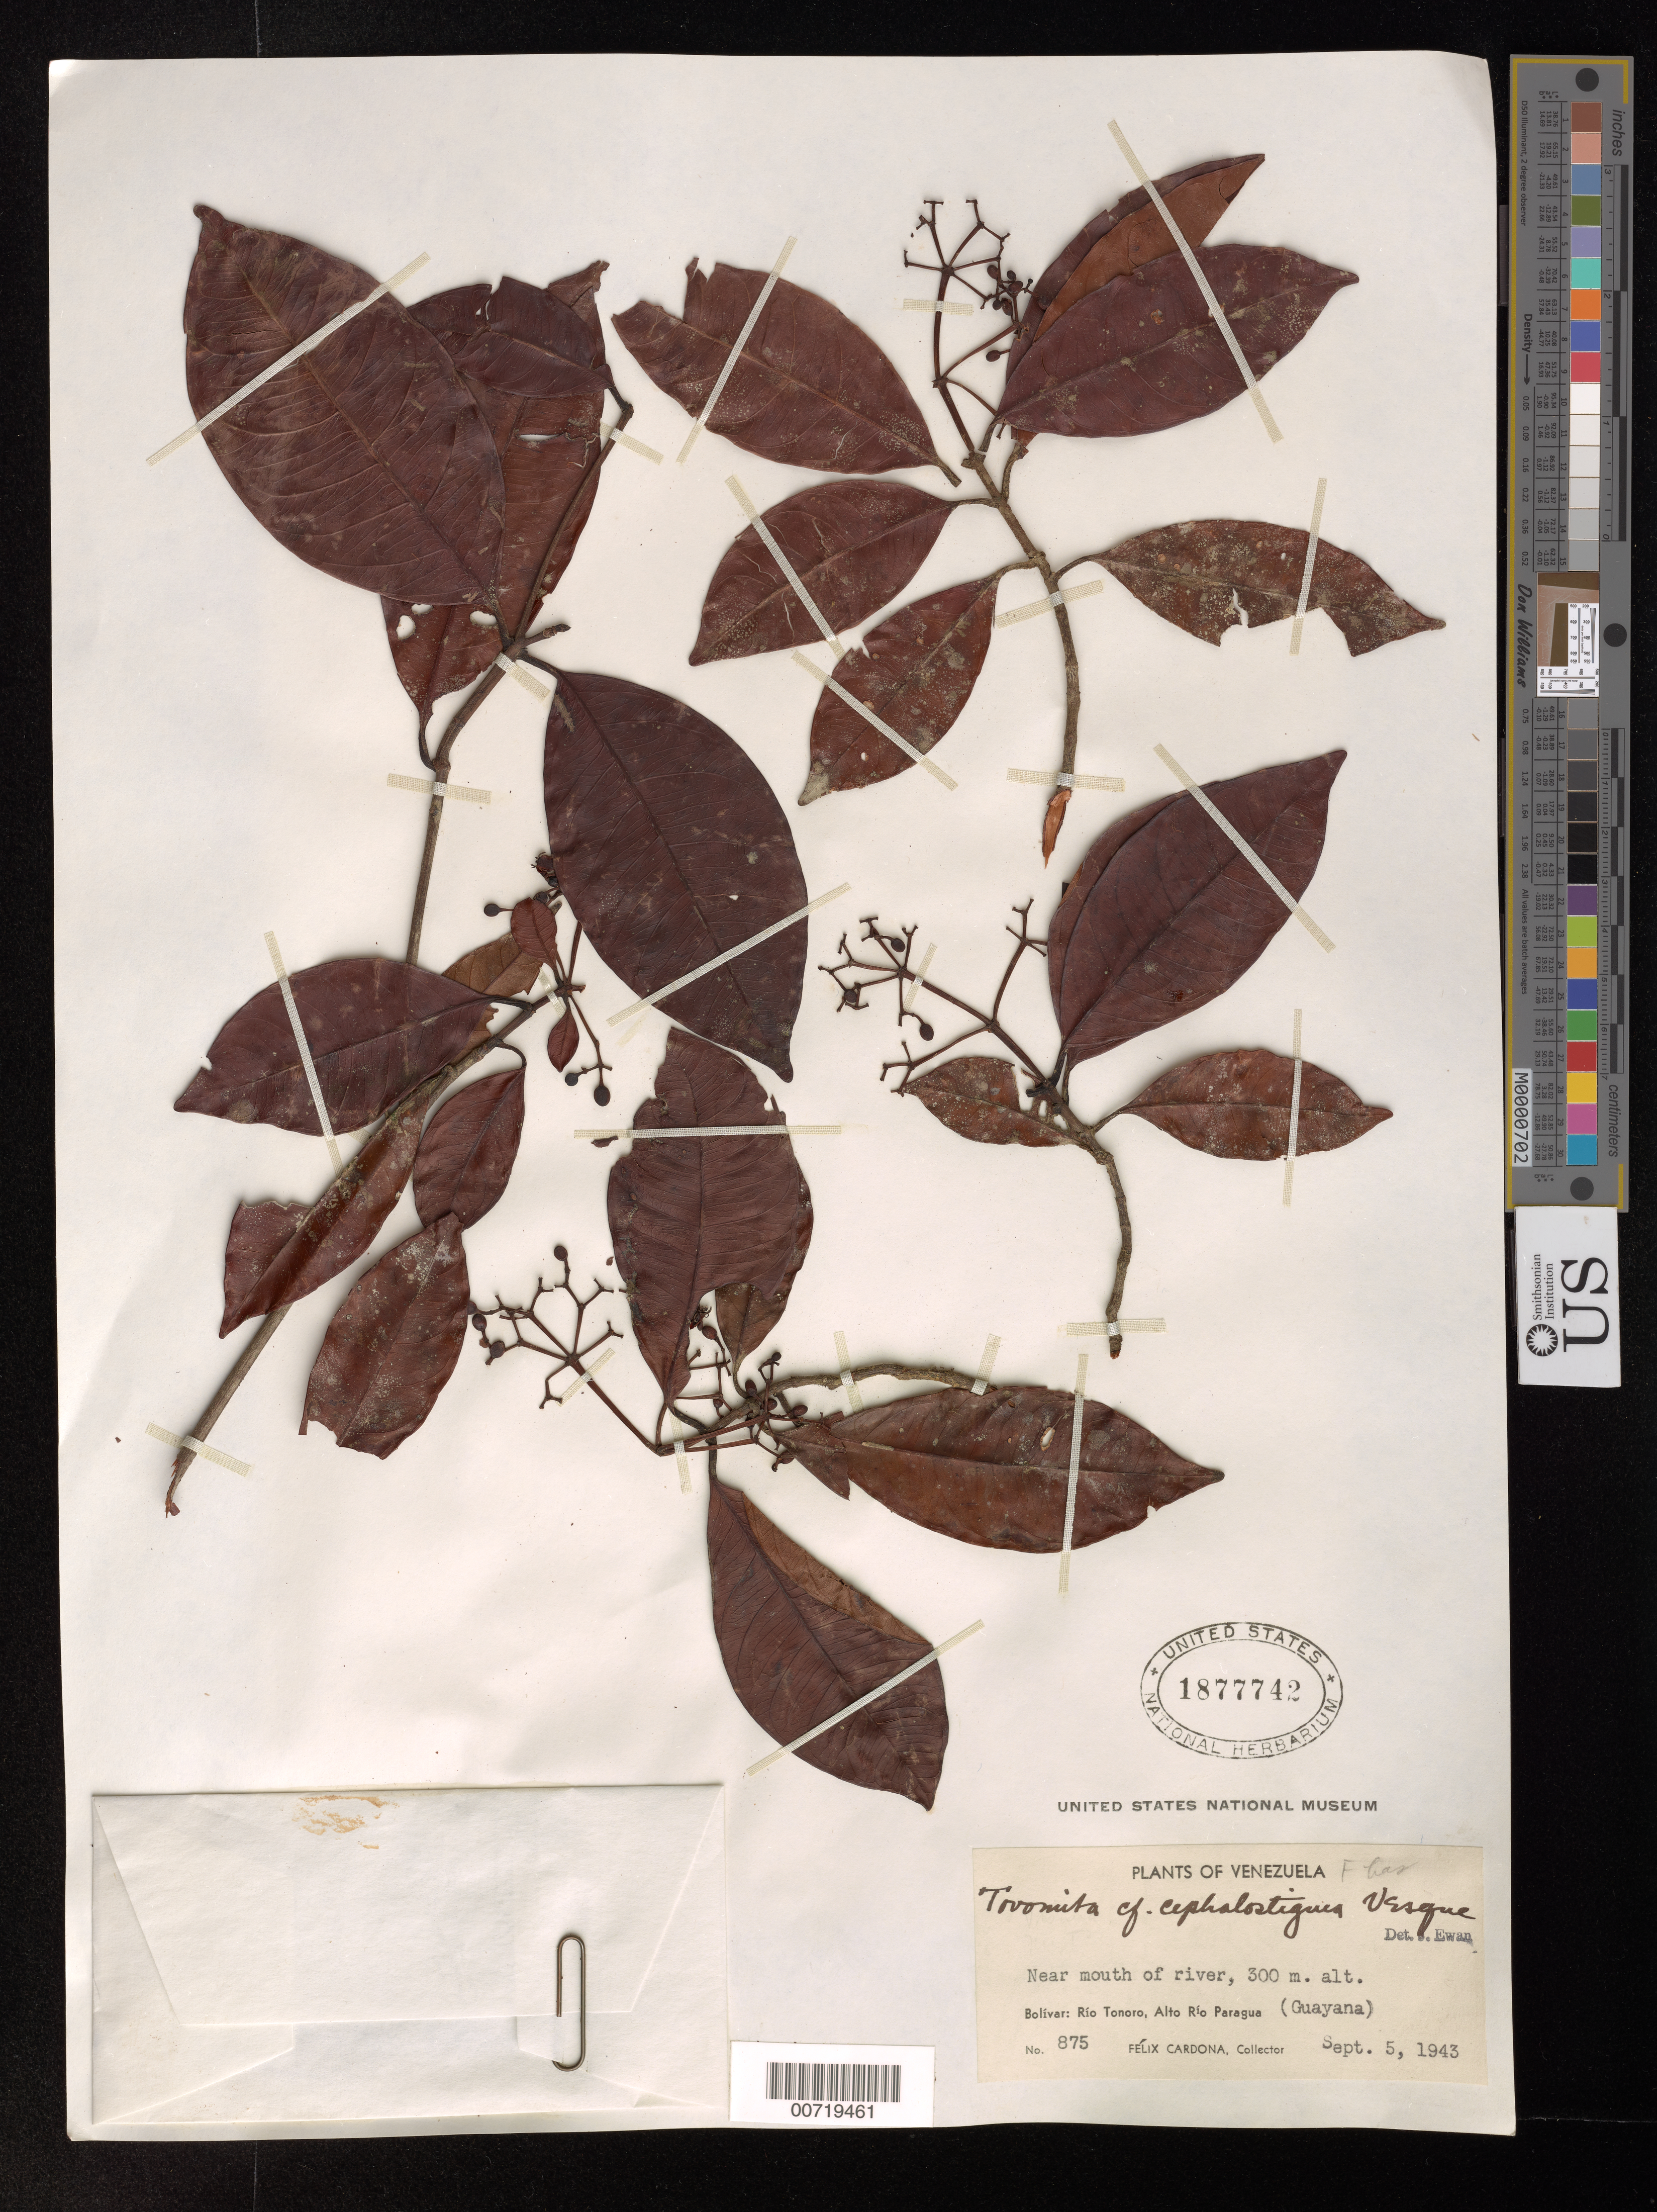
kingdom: Plantae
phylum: Tracheophyta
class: Magnoliopsida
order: Malpighiales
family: Clusiaceae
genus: Tovomita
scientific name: Tovomita cephalostigma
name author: Vesque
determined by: Ewan, J. A.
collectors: F. Cardona Puig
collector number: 875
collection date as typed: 5-Sep-43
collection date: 1943-09-05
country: Venezuela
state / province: Bolívar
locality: Alto Río Paragua, Río Tonoro (Guayana)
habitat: Near mouth of river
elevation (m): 300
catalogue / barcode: US 1877742